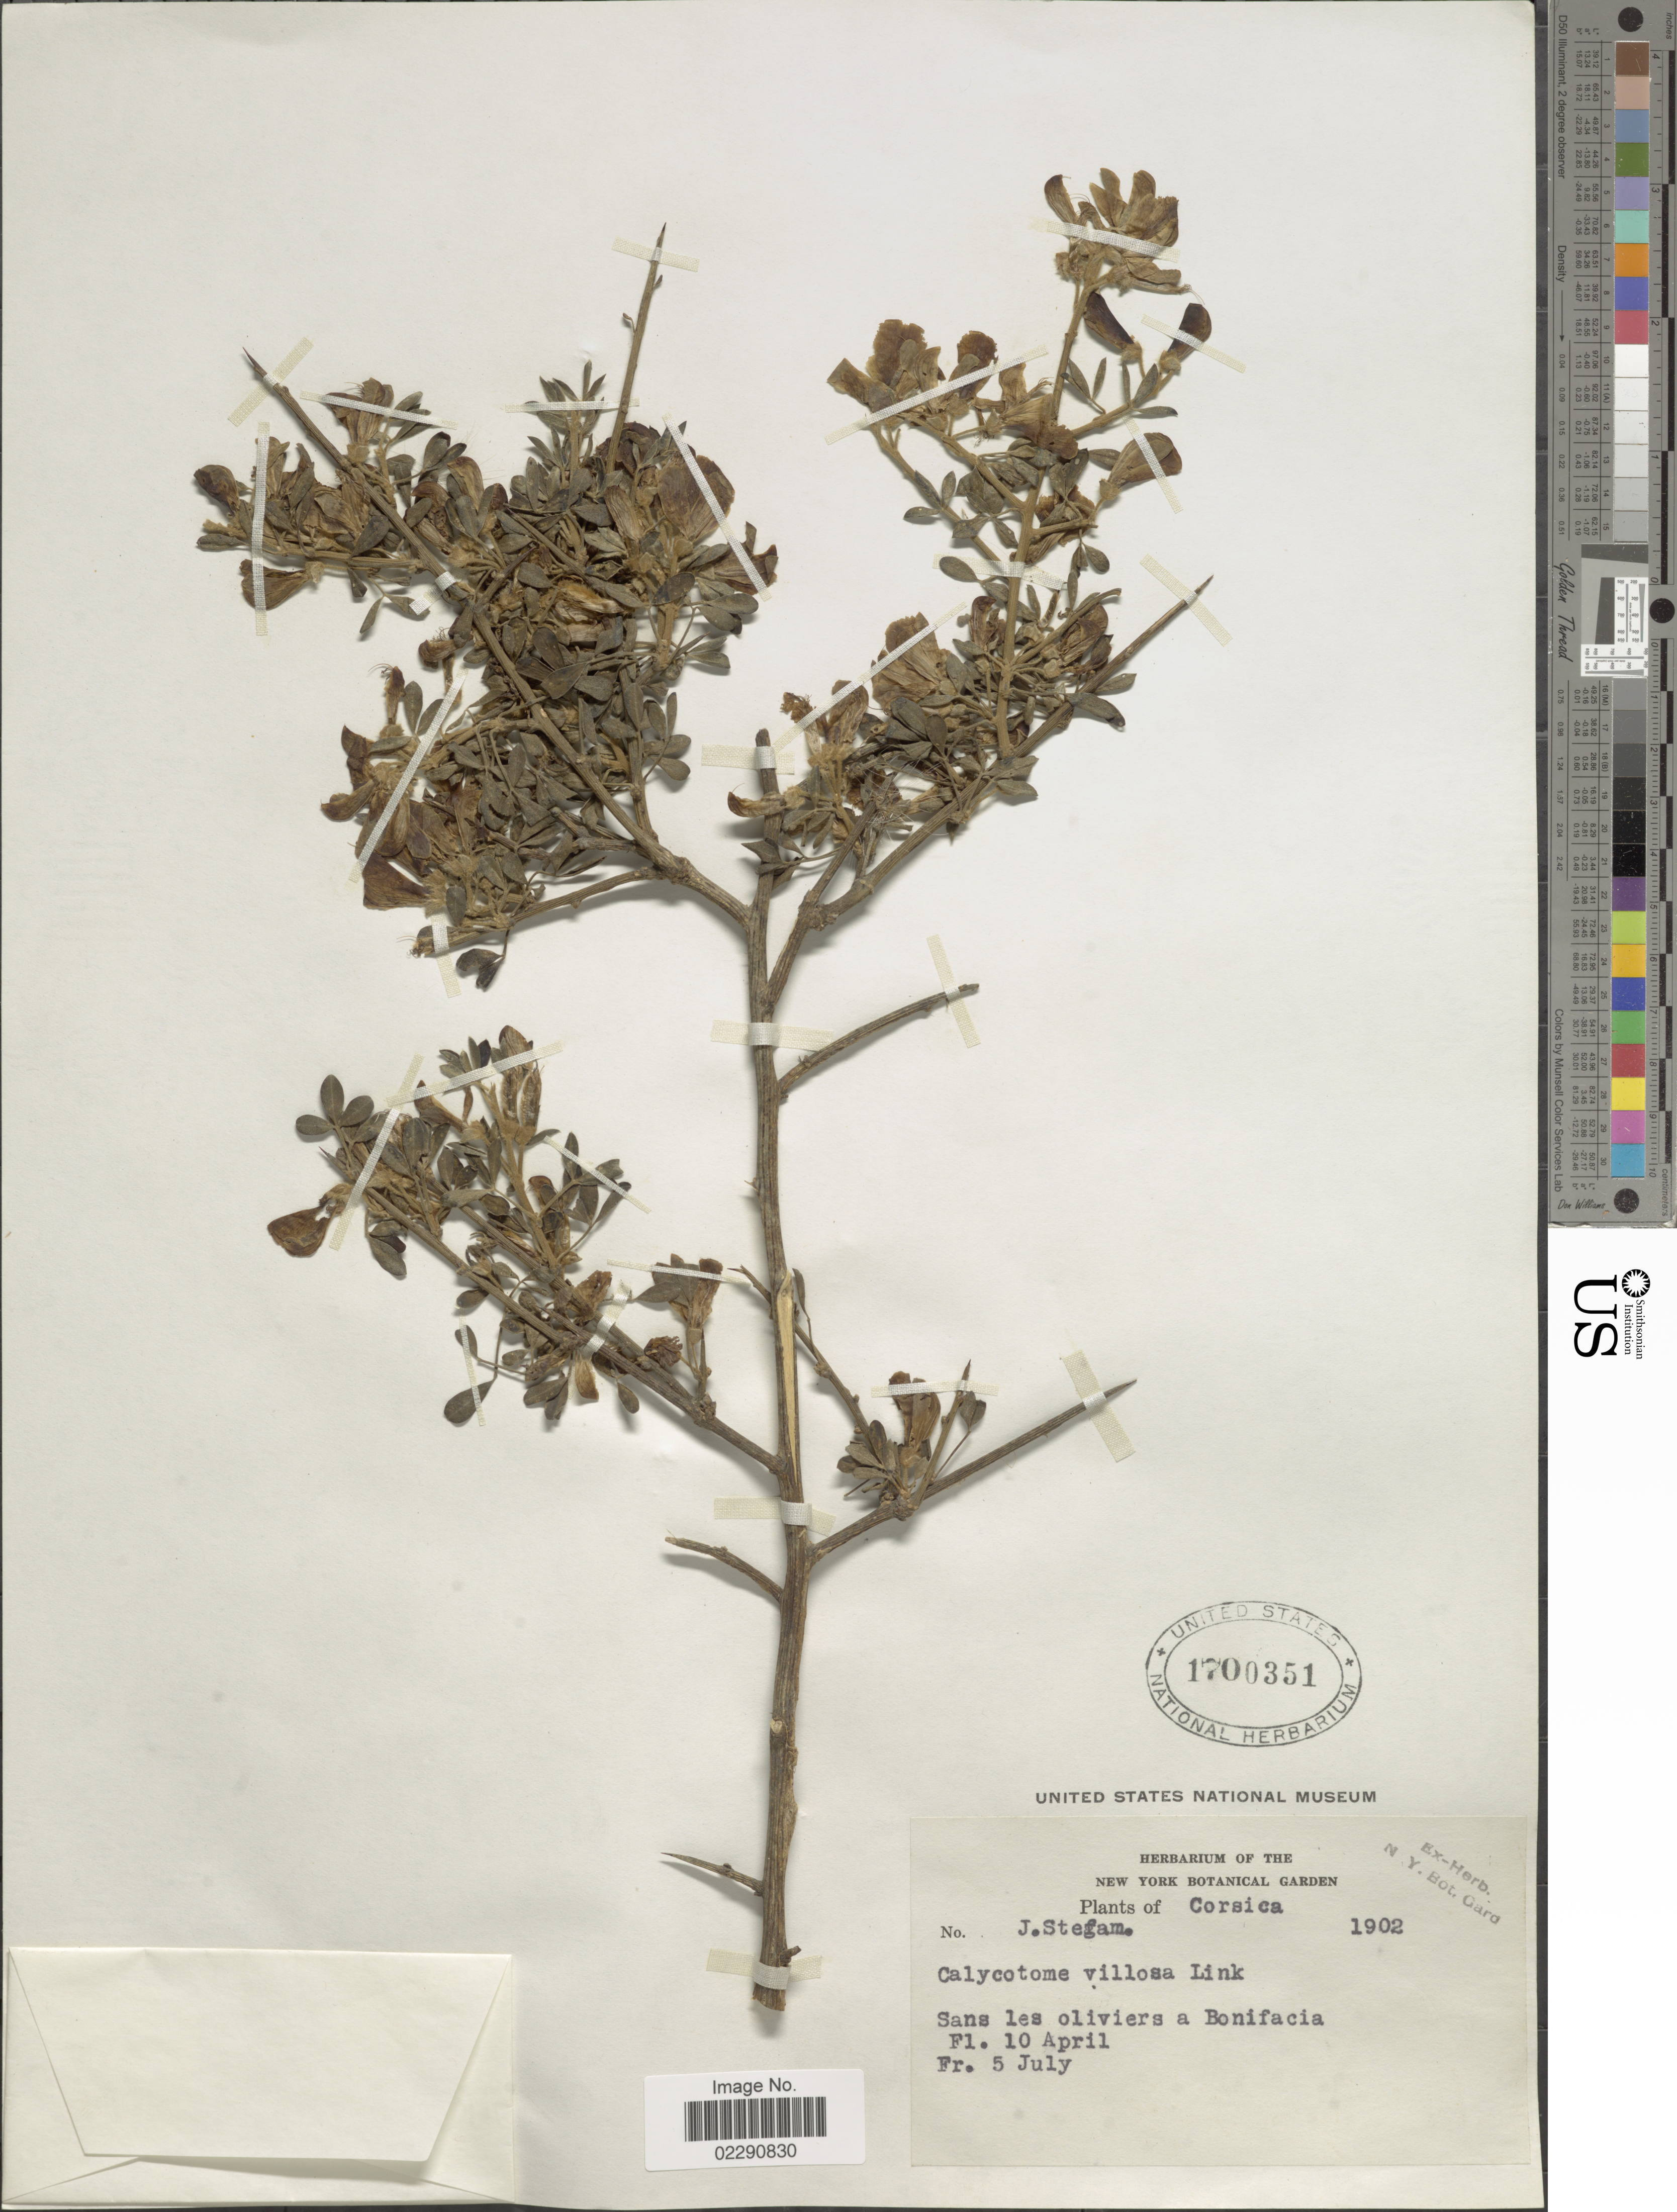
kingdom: Plantae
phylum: Tracheophyta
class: Magnoliopsida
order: Fabales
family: Fabaceae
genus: Calicotome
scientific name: Calicotome villosa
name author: (Poir.) Link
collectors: J. Stefan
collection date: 1902-04-10/1902-07-05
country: France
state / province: Corsica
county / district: Corse-du-Sud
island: Corse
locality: Sans les oliviers a Bonifacia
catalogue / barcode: US 1700351